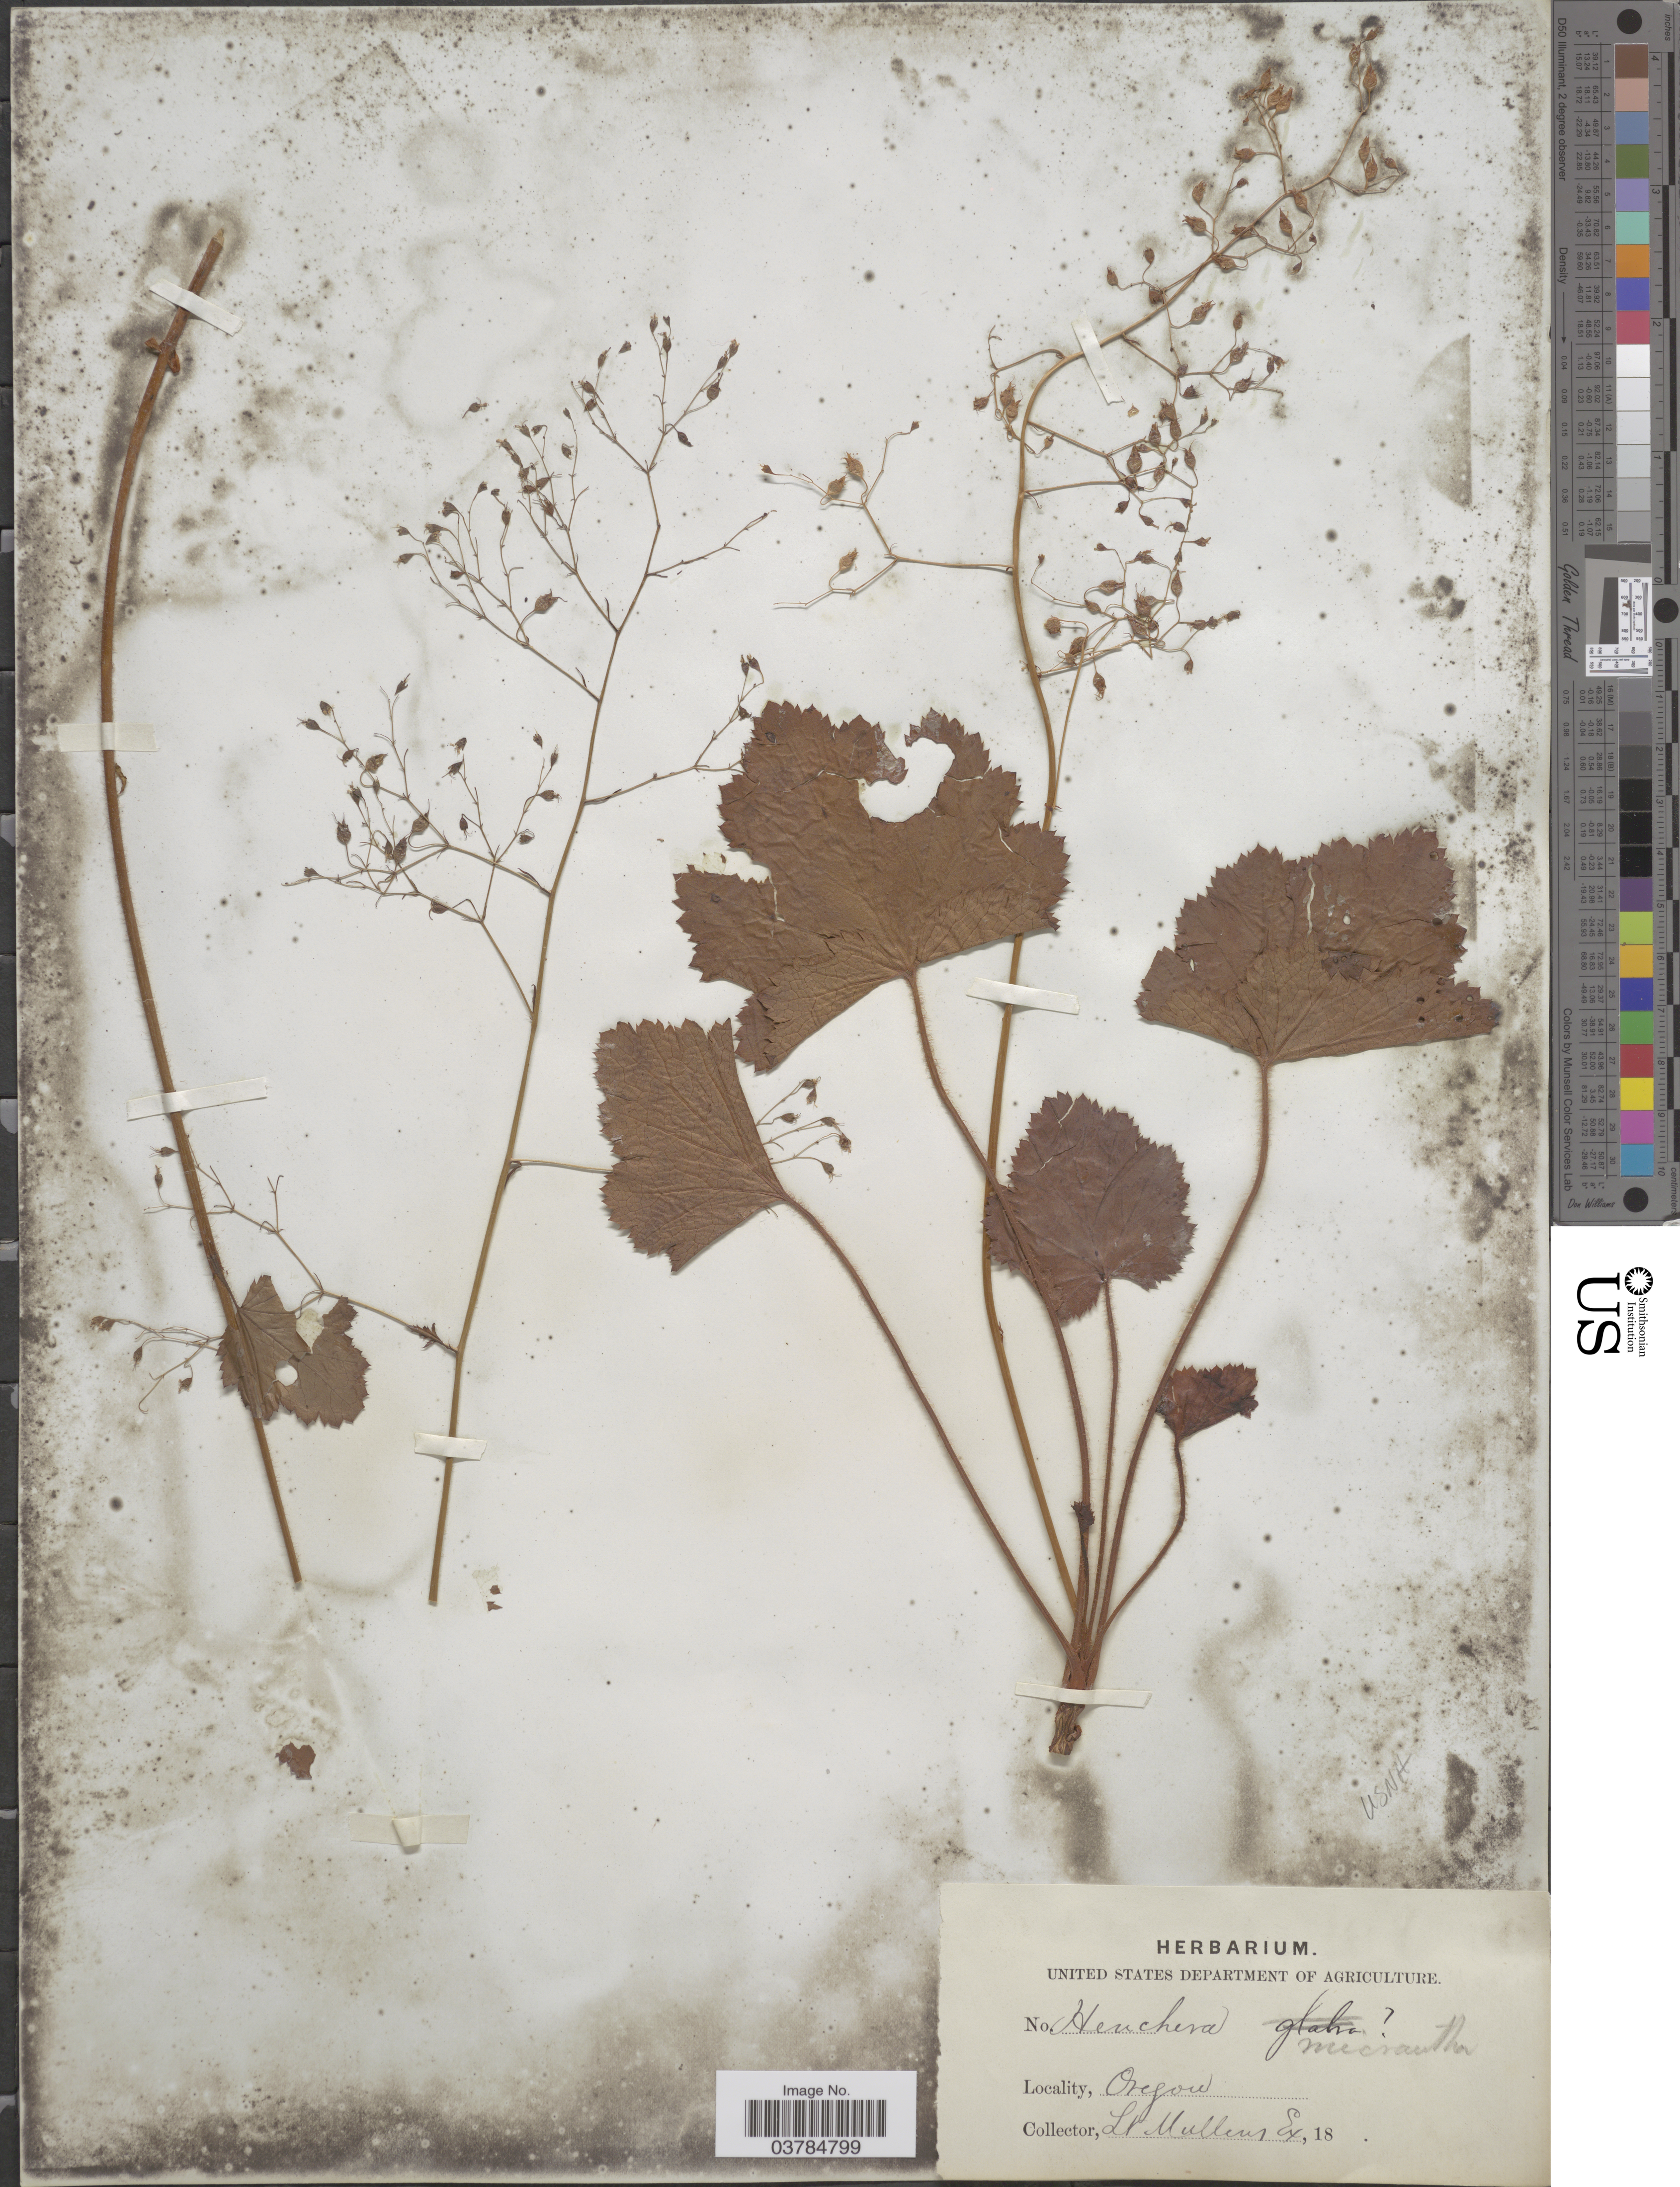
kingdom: Plantae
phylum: Tracheophyta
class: Magnoliopsida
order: Saxifragales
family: Saxifragaceae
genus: Heuchera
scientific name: Heuchera micrantha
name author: Douglas ex Lindl.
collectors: Lt. Mullers Exped.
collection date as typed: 18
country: United States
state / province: Oregon